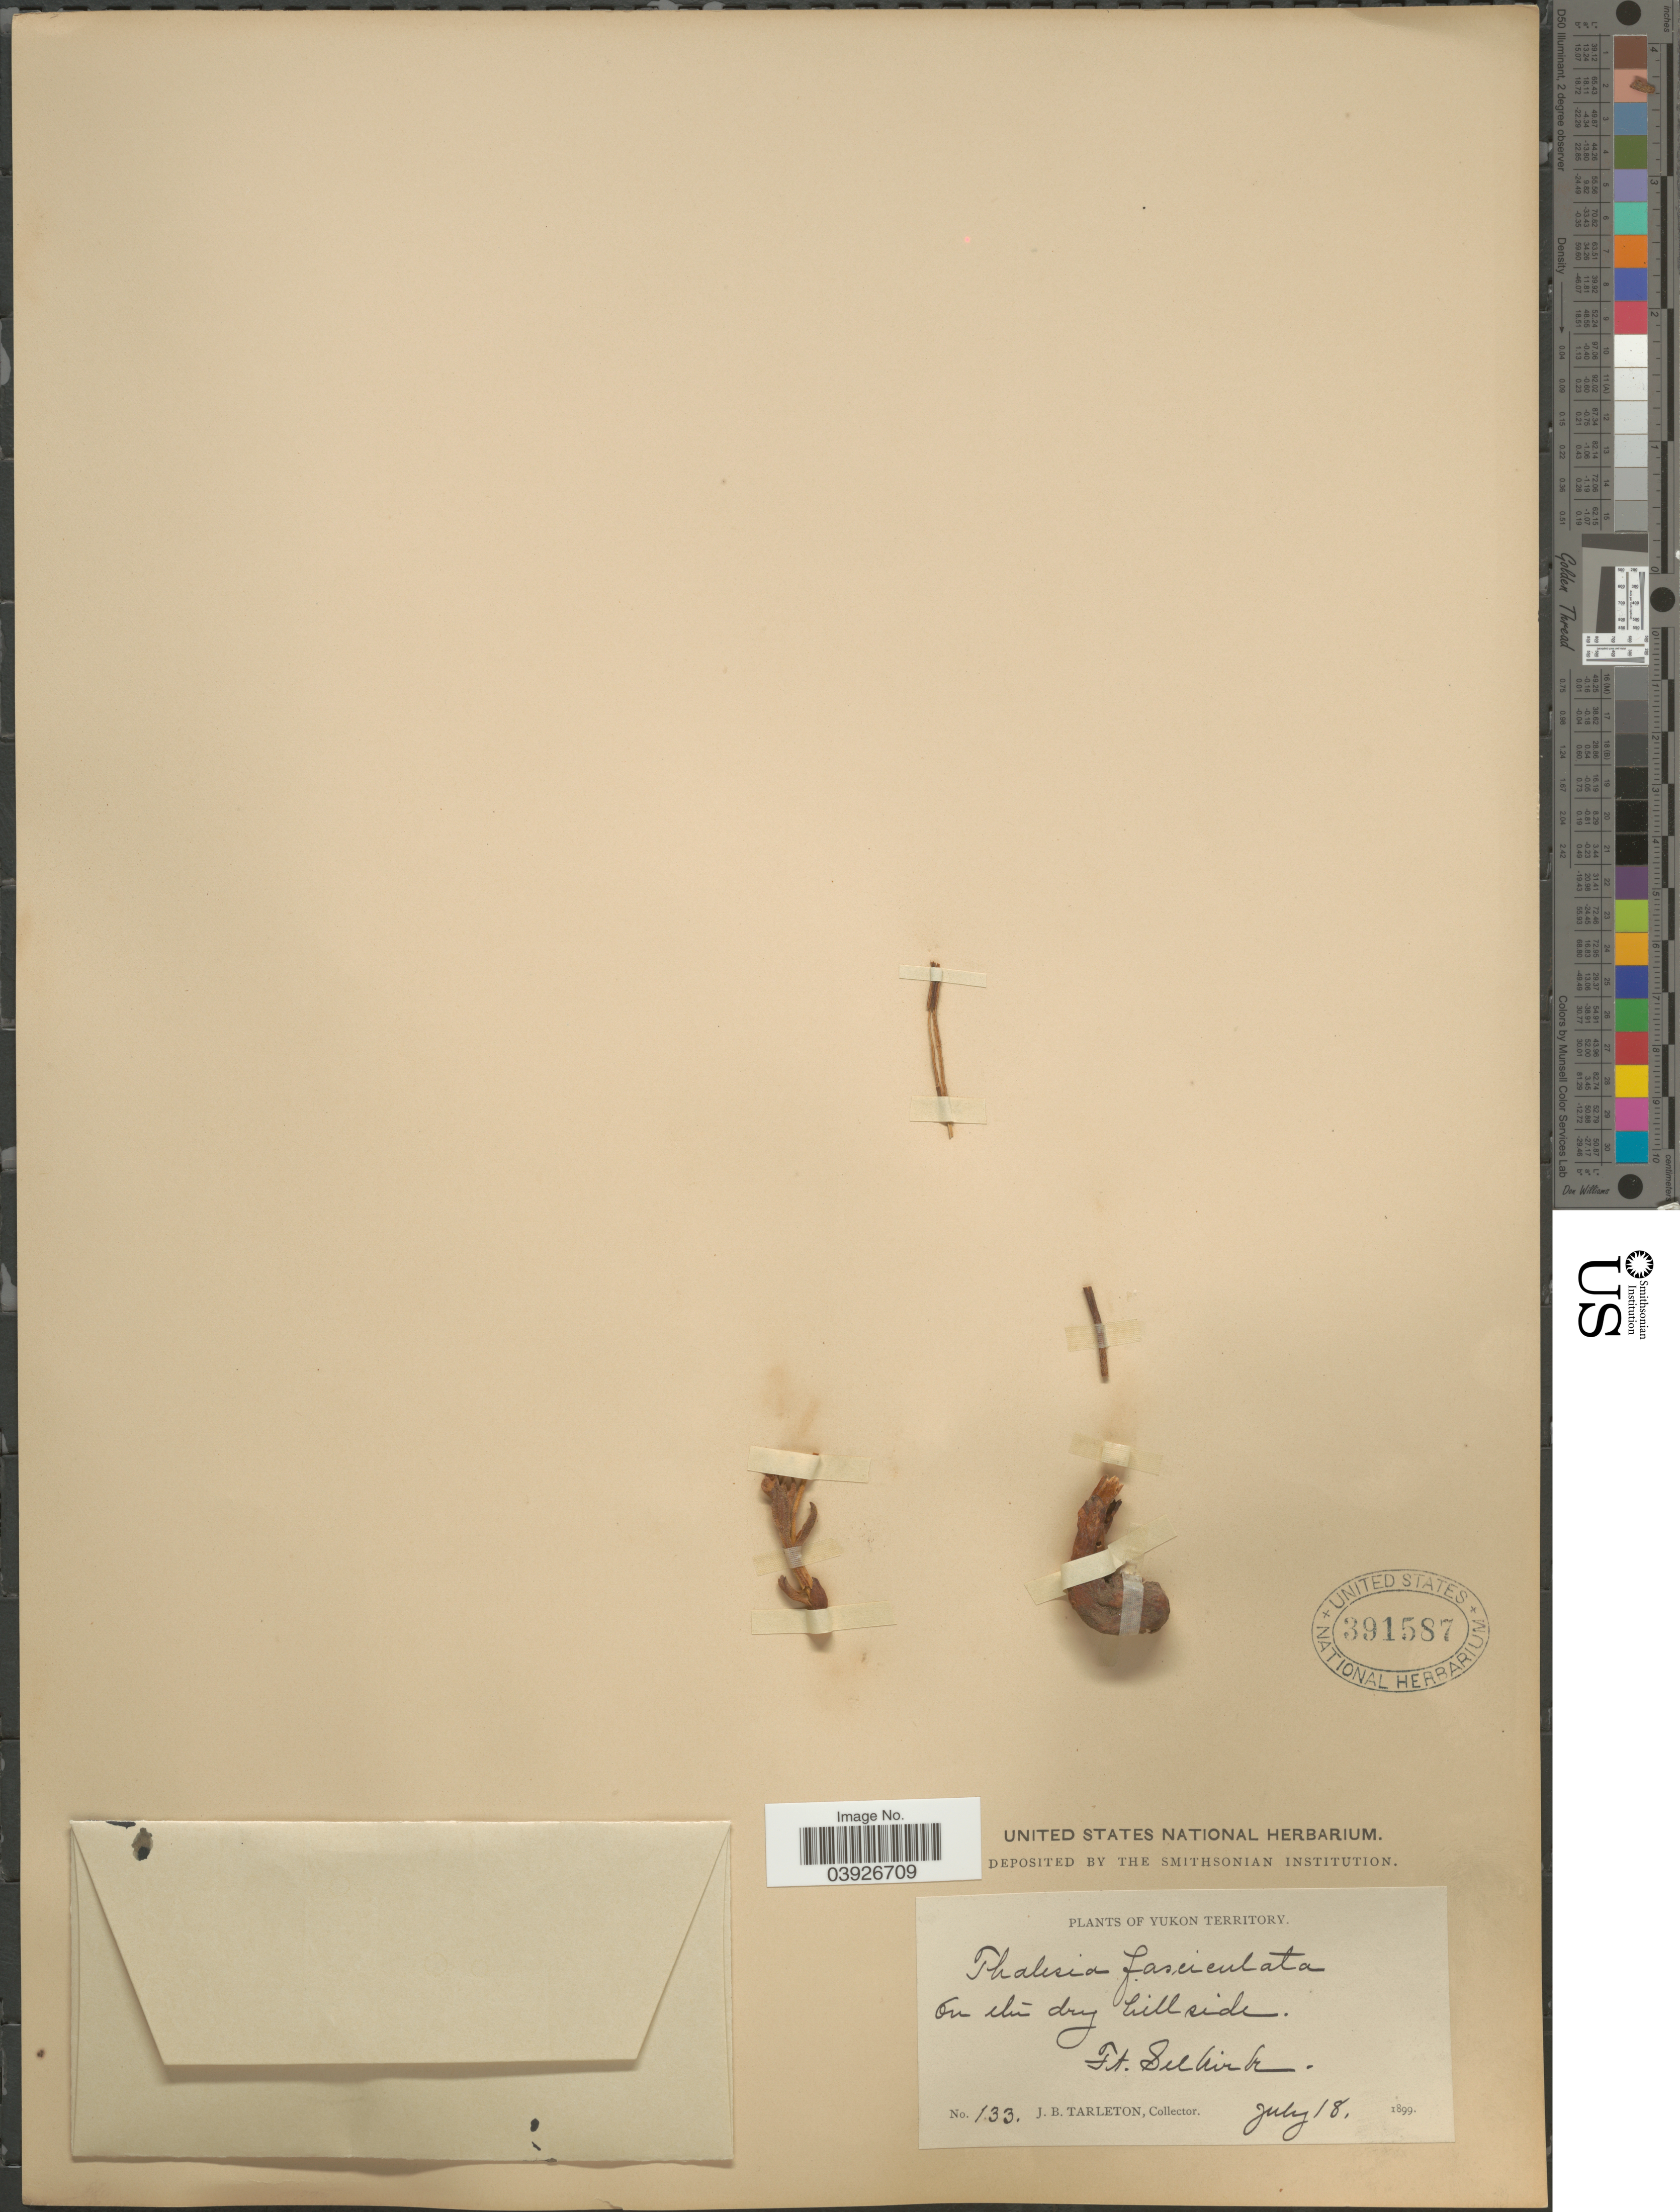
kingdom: Plantae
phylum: Tracheophyta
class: Magnoliopsida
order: Lamiales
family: Orobanchaceae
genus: Aphyllon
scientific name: Aphyllon fasciculatum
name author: (Nutt.) Torr. & A. Gray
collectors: J. Tarleton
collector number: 133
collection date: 1899-07-18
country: Canada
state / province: Yukon Territory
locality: Ft. Selkirk.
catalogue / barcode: US 391587